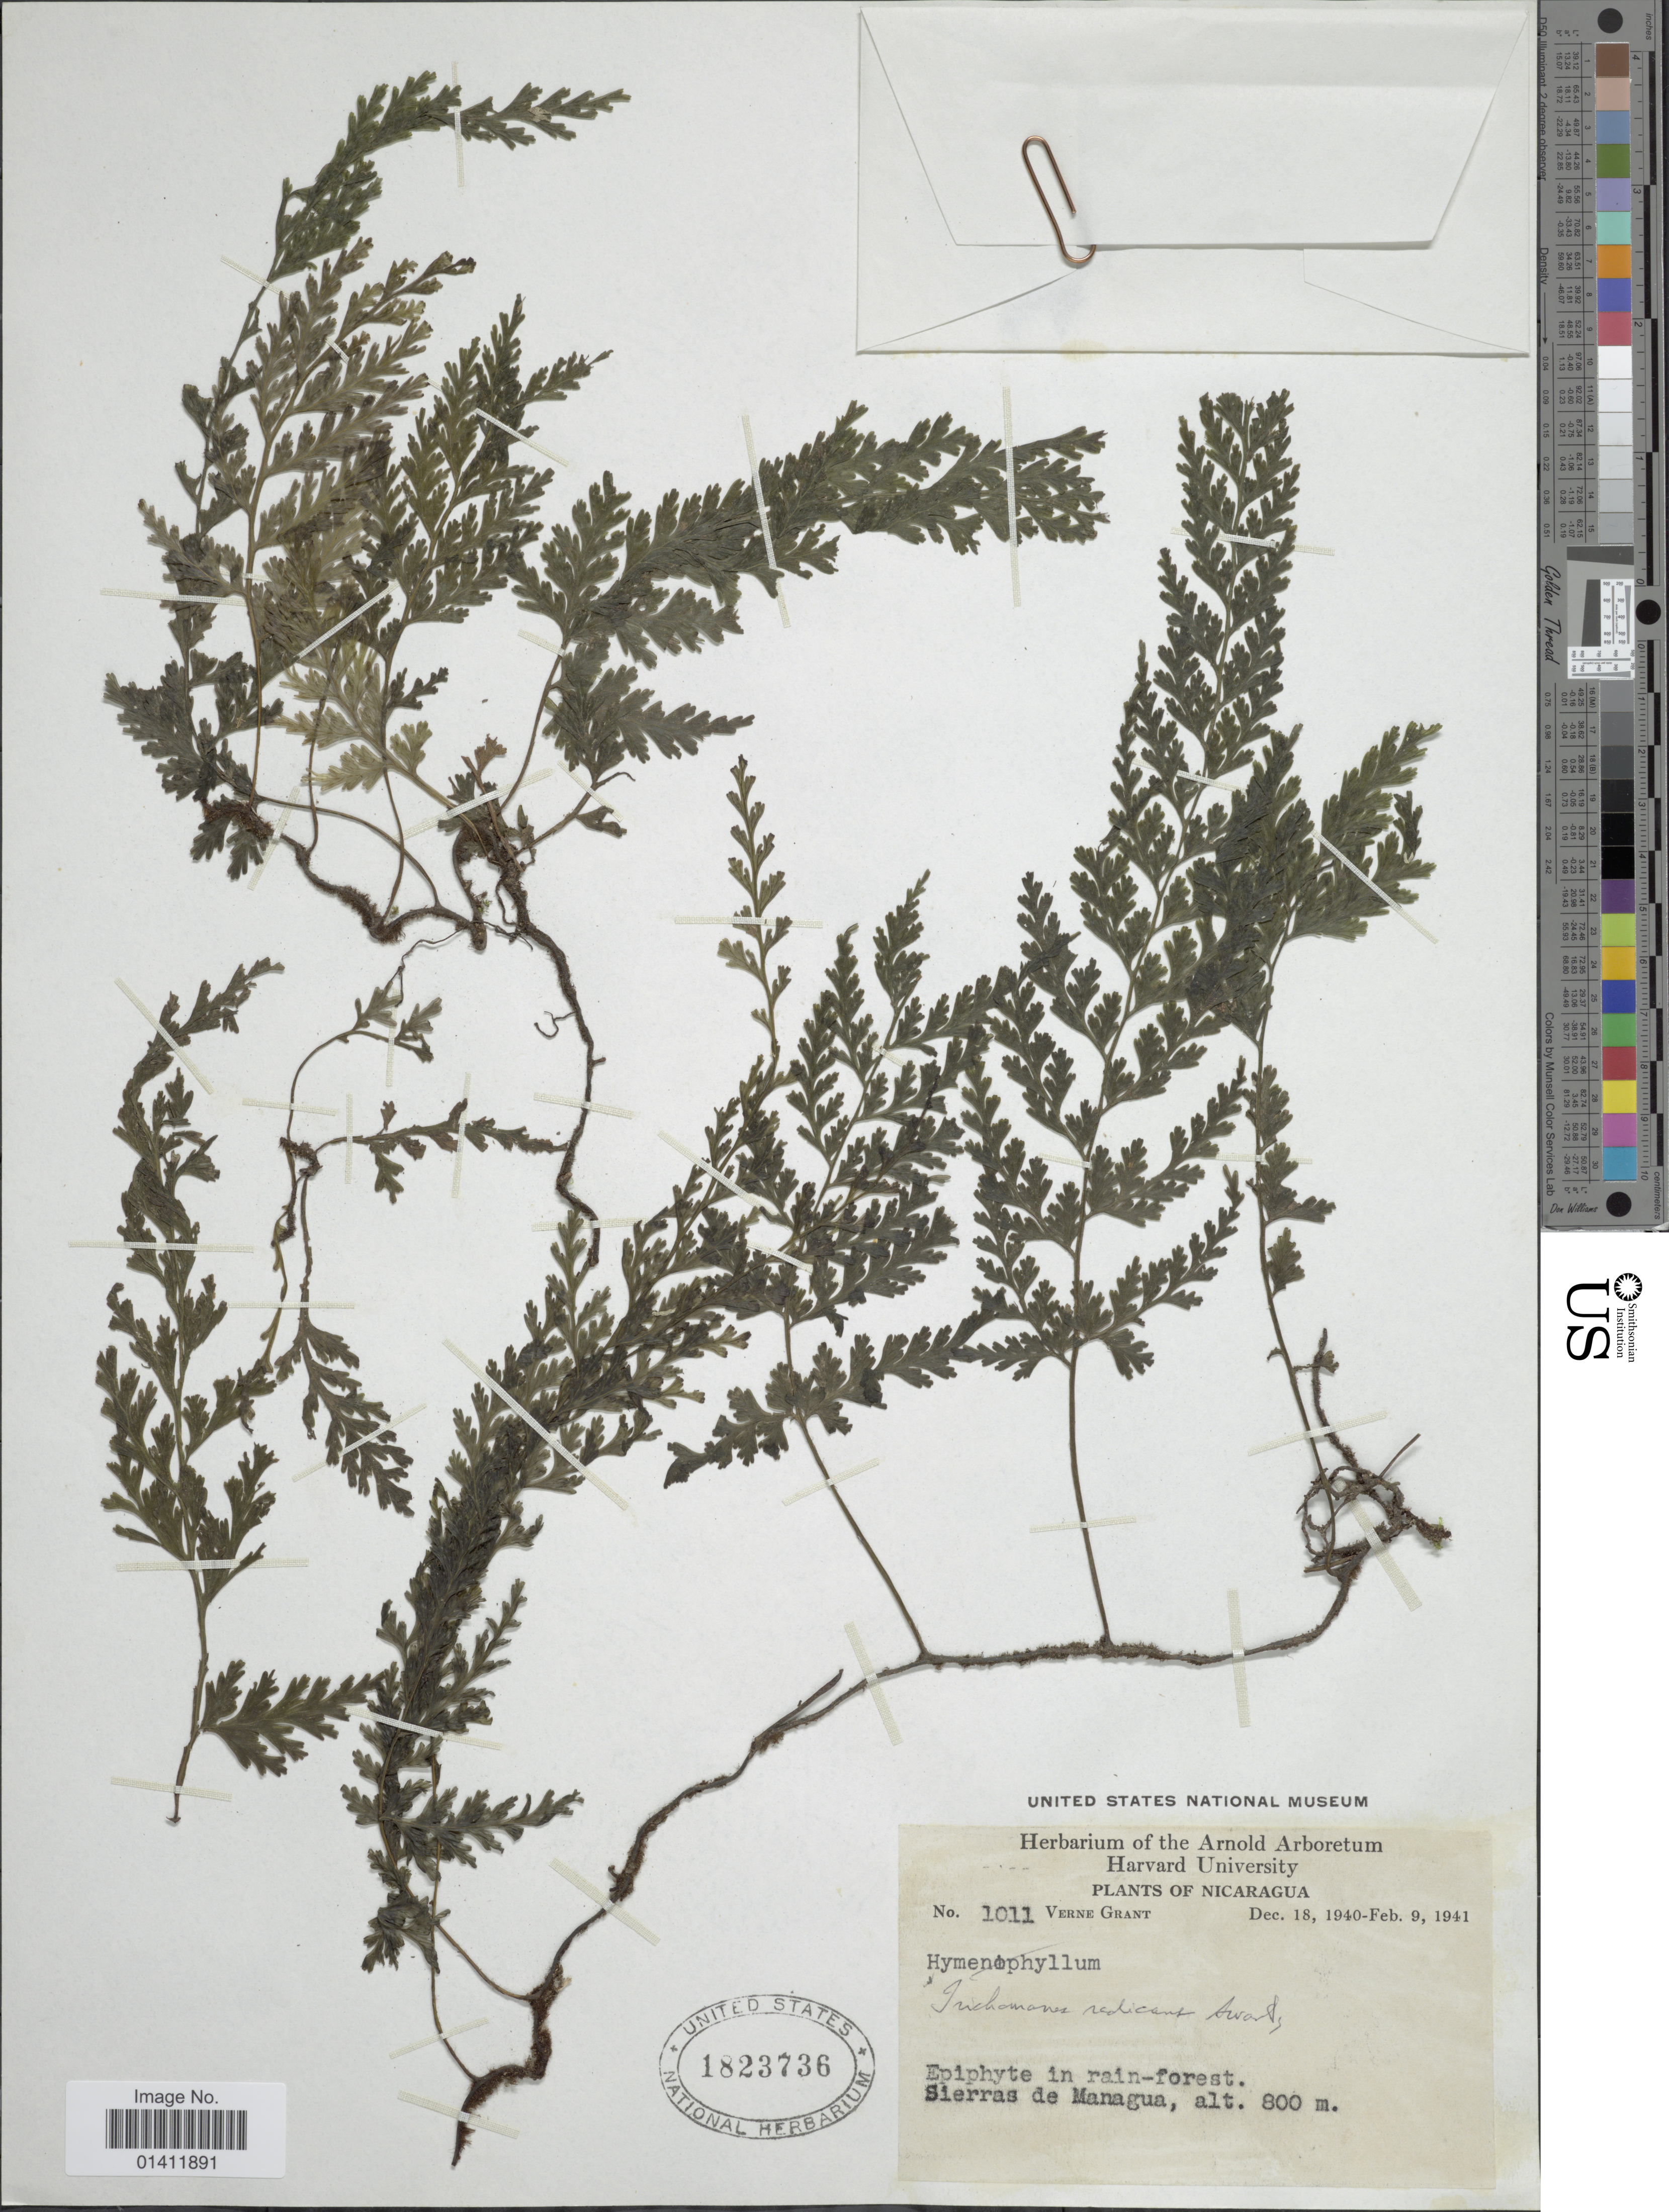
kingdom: Plantae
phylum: Tracheophyta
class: Polypodiopsida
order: Hymenophyllales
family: Hymenophyllaceae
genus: Vandenboschia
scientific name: Vandenboschia radicans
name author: (Sw.) Copel.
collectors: V. Grant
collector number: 1011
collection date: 1940-12-18/1941-02-09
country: Nicaragua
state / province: Managua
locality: Sierras de Managua.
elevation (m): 800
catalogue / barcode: US 1823736